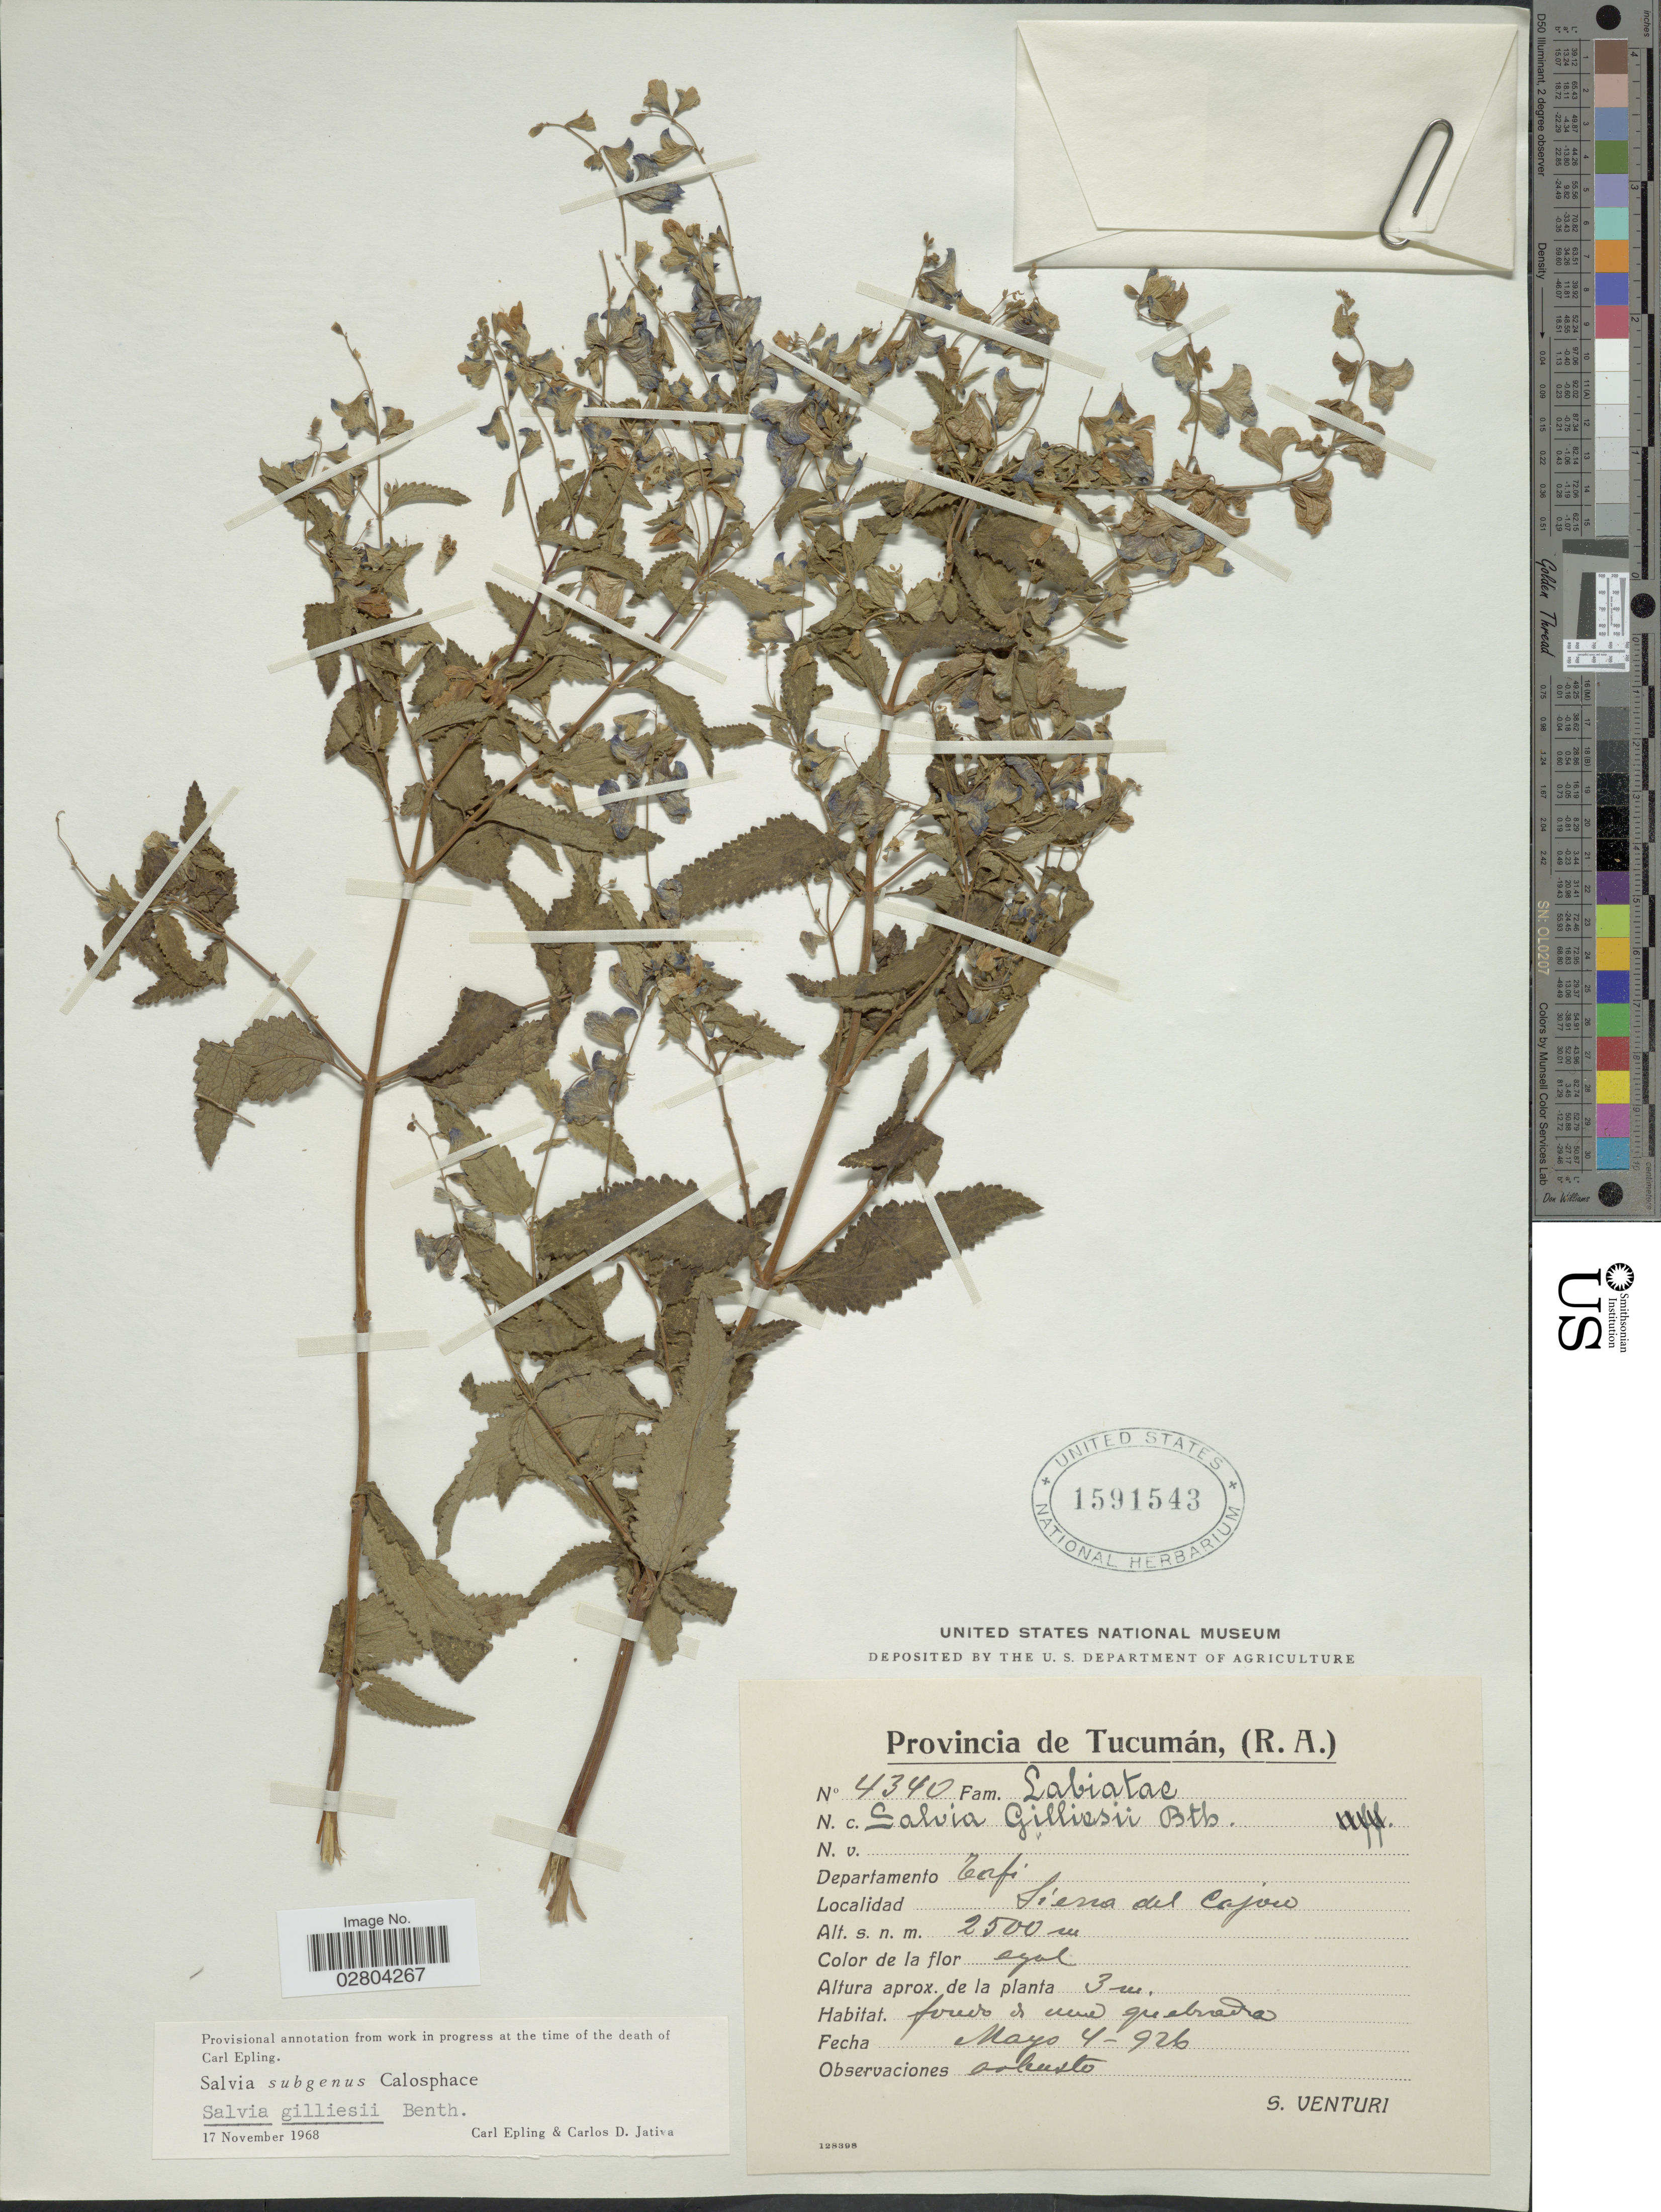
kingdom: Plantae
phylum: Tracheophyta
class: Magnoliopsida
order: Lamiales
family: Lamiaceae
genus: Salvia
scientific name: Salvia cuspidata subsp. gilliesii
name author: (Benth.) J.R.I. Wood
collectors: S. Venturi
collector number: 4340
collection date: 1926-05-04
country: Argentina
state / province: Tucuman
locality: Departamento Tafi. Sierra del Cajon.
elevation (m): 2500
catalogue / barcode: US 1591543